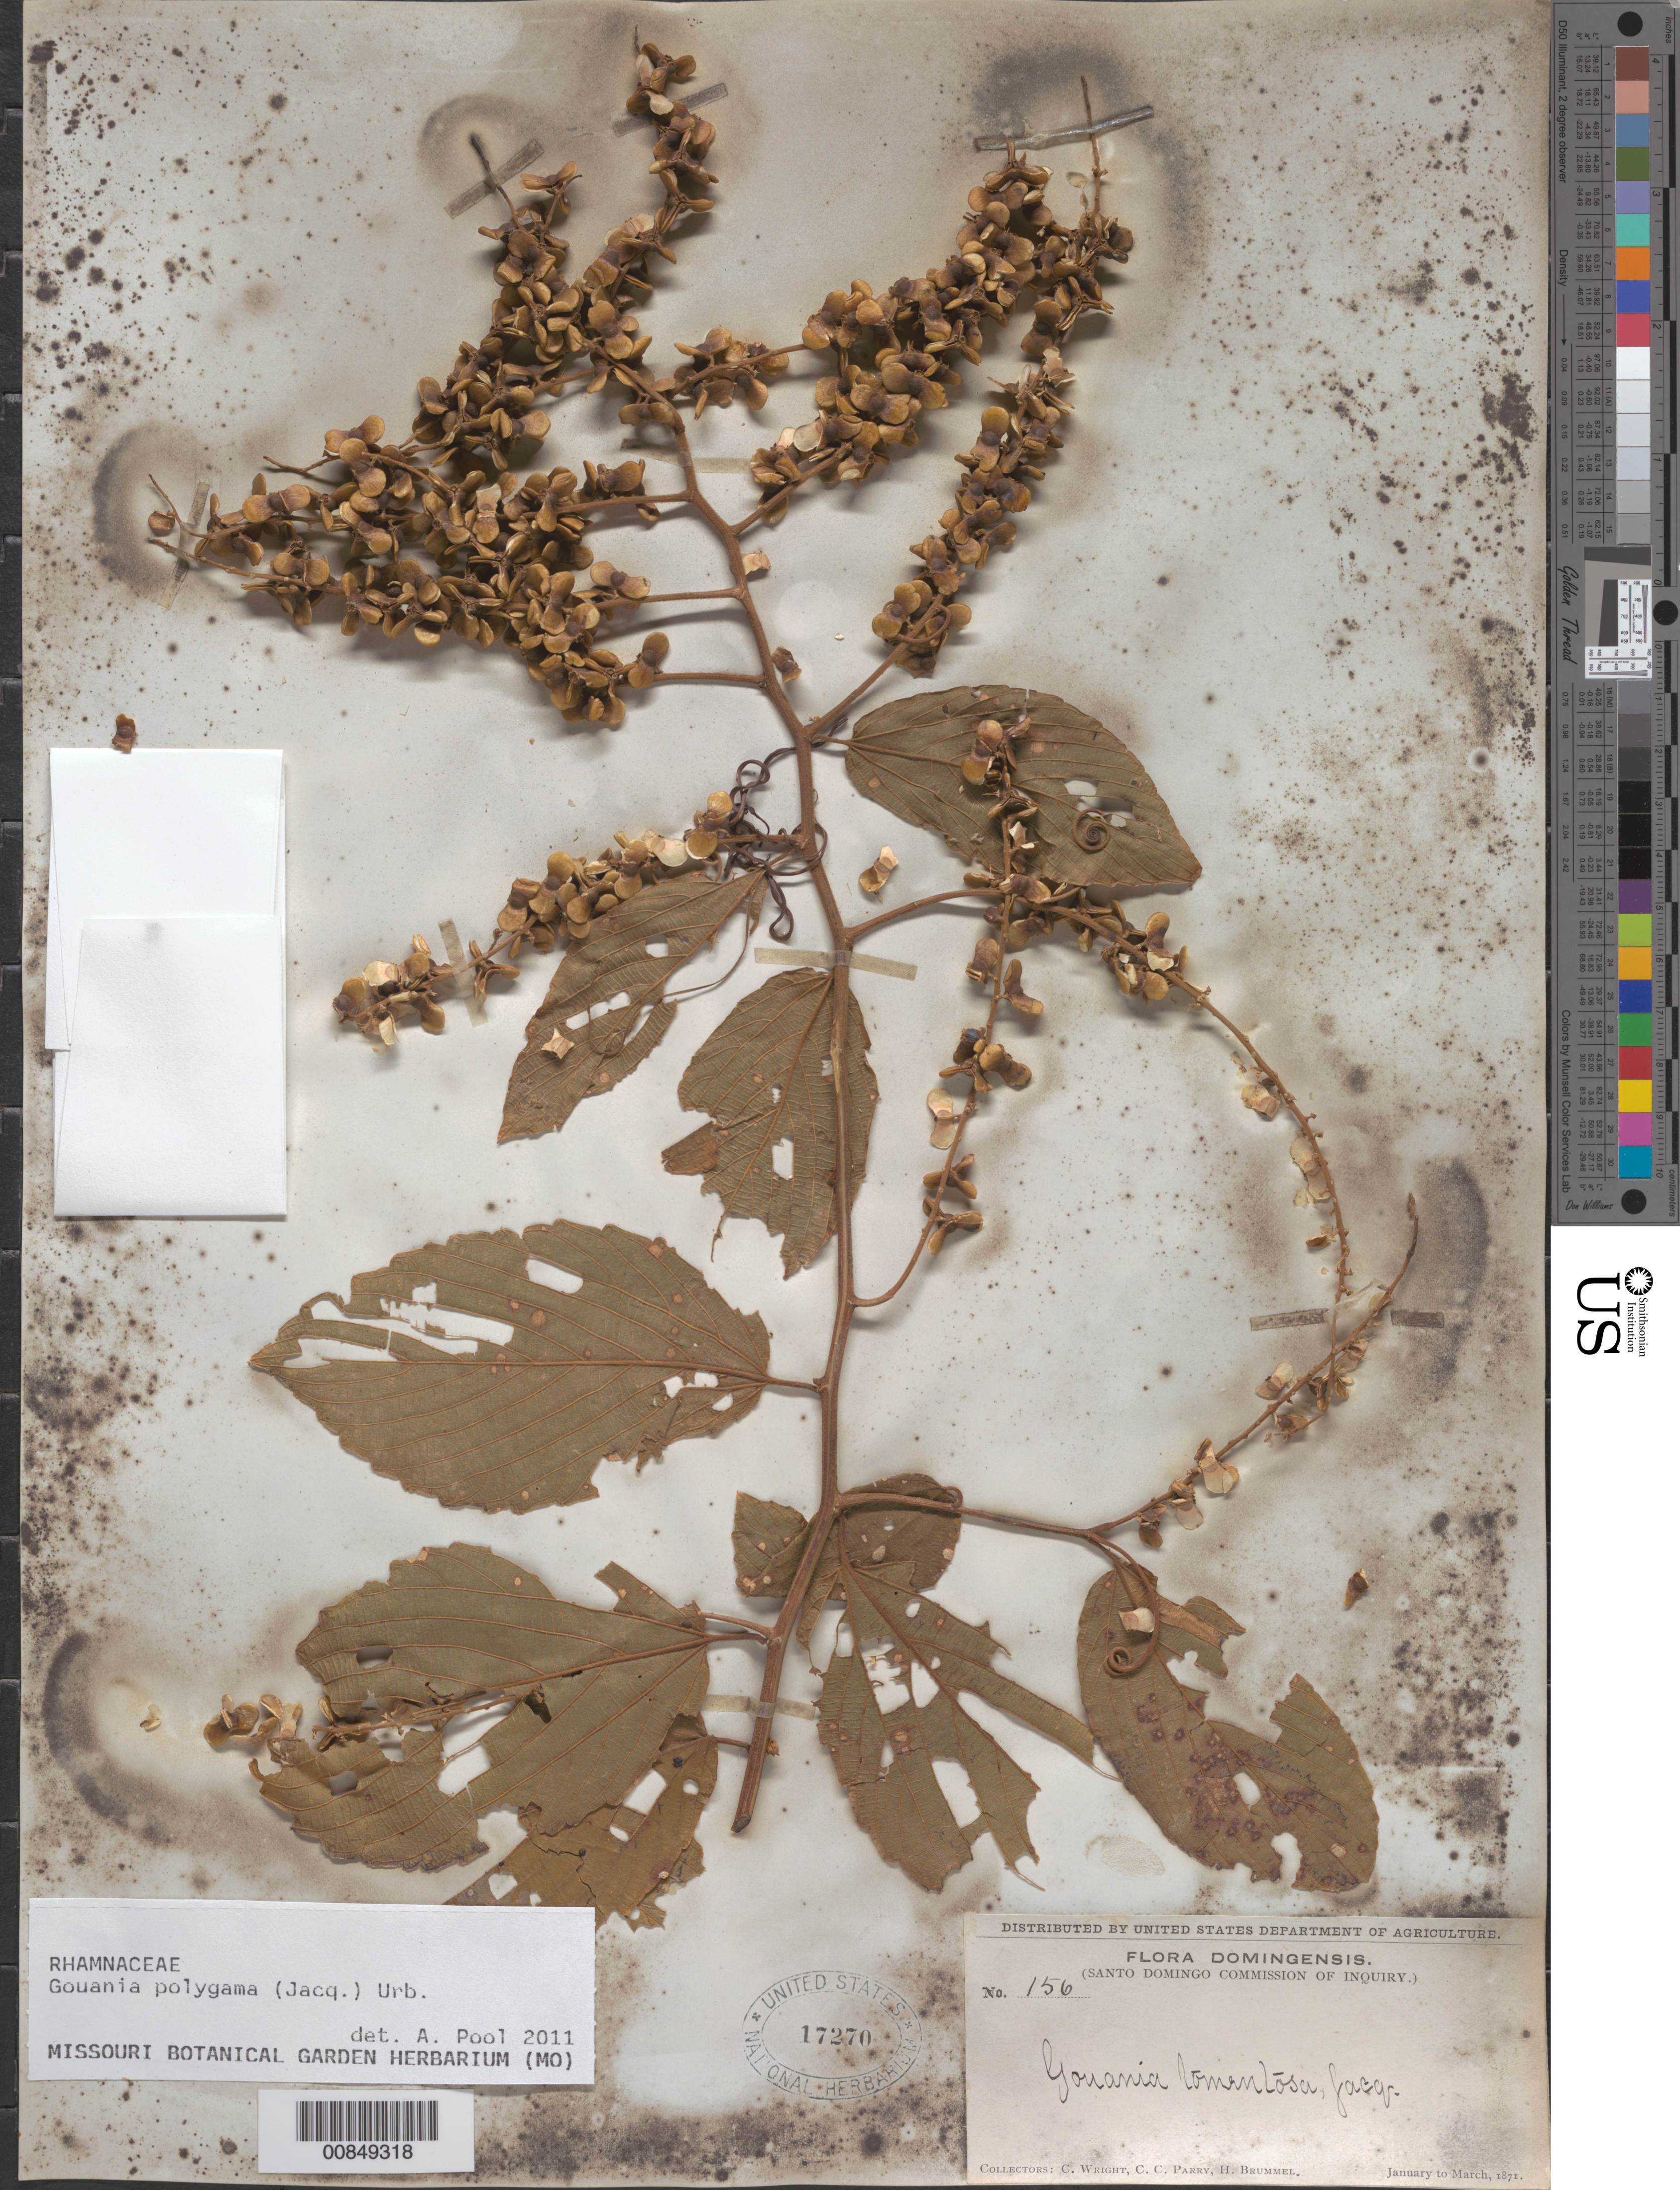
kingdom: Plantae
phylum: Tracheophyta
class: Magnoliopsida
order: Rosales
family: Rhamnaceae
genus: Gouania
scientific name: Gouania polygama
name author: (Jacq.) Urb.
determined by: Pool, A., (MO), Missouri Botanical Garden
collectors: C. Wright, C. C. Parry & H. Brummel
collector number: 156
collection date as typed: Jan 1871 to -- Mar 1871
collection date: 1871-01/1871-03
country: Dominican Republic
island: Hispaniola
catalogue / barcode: US 17270